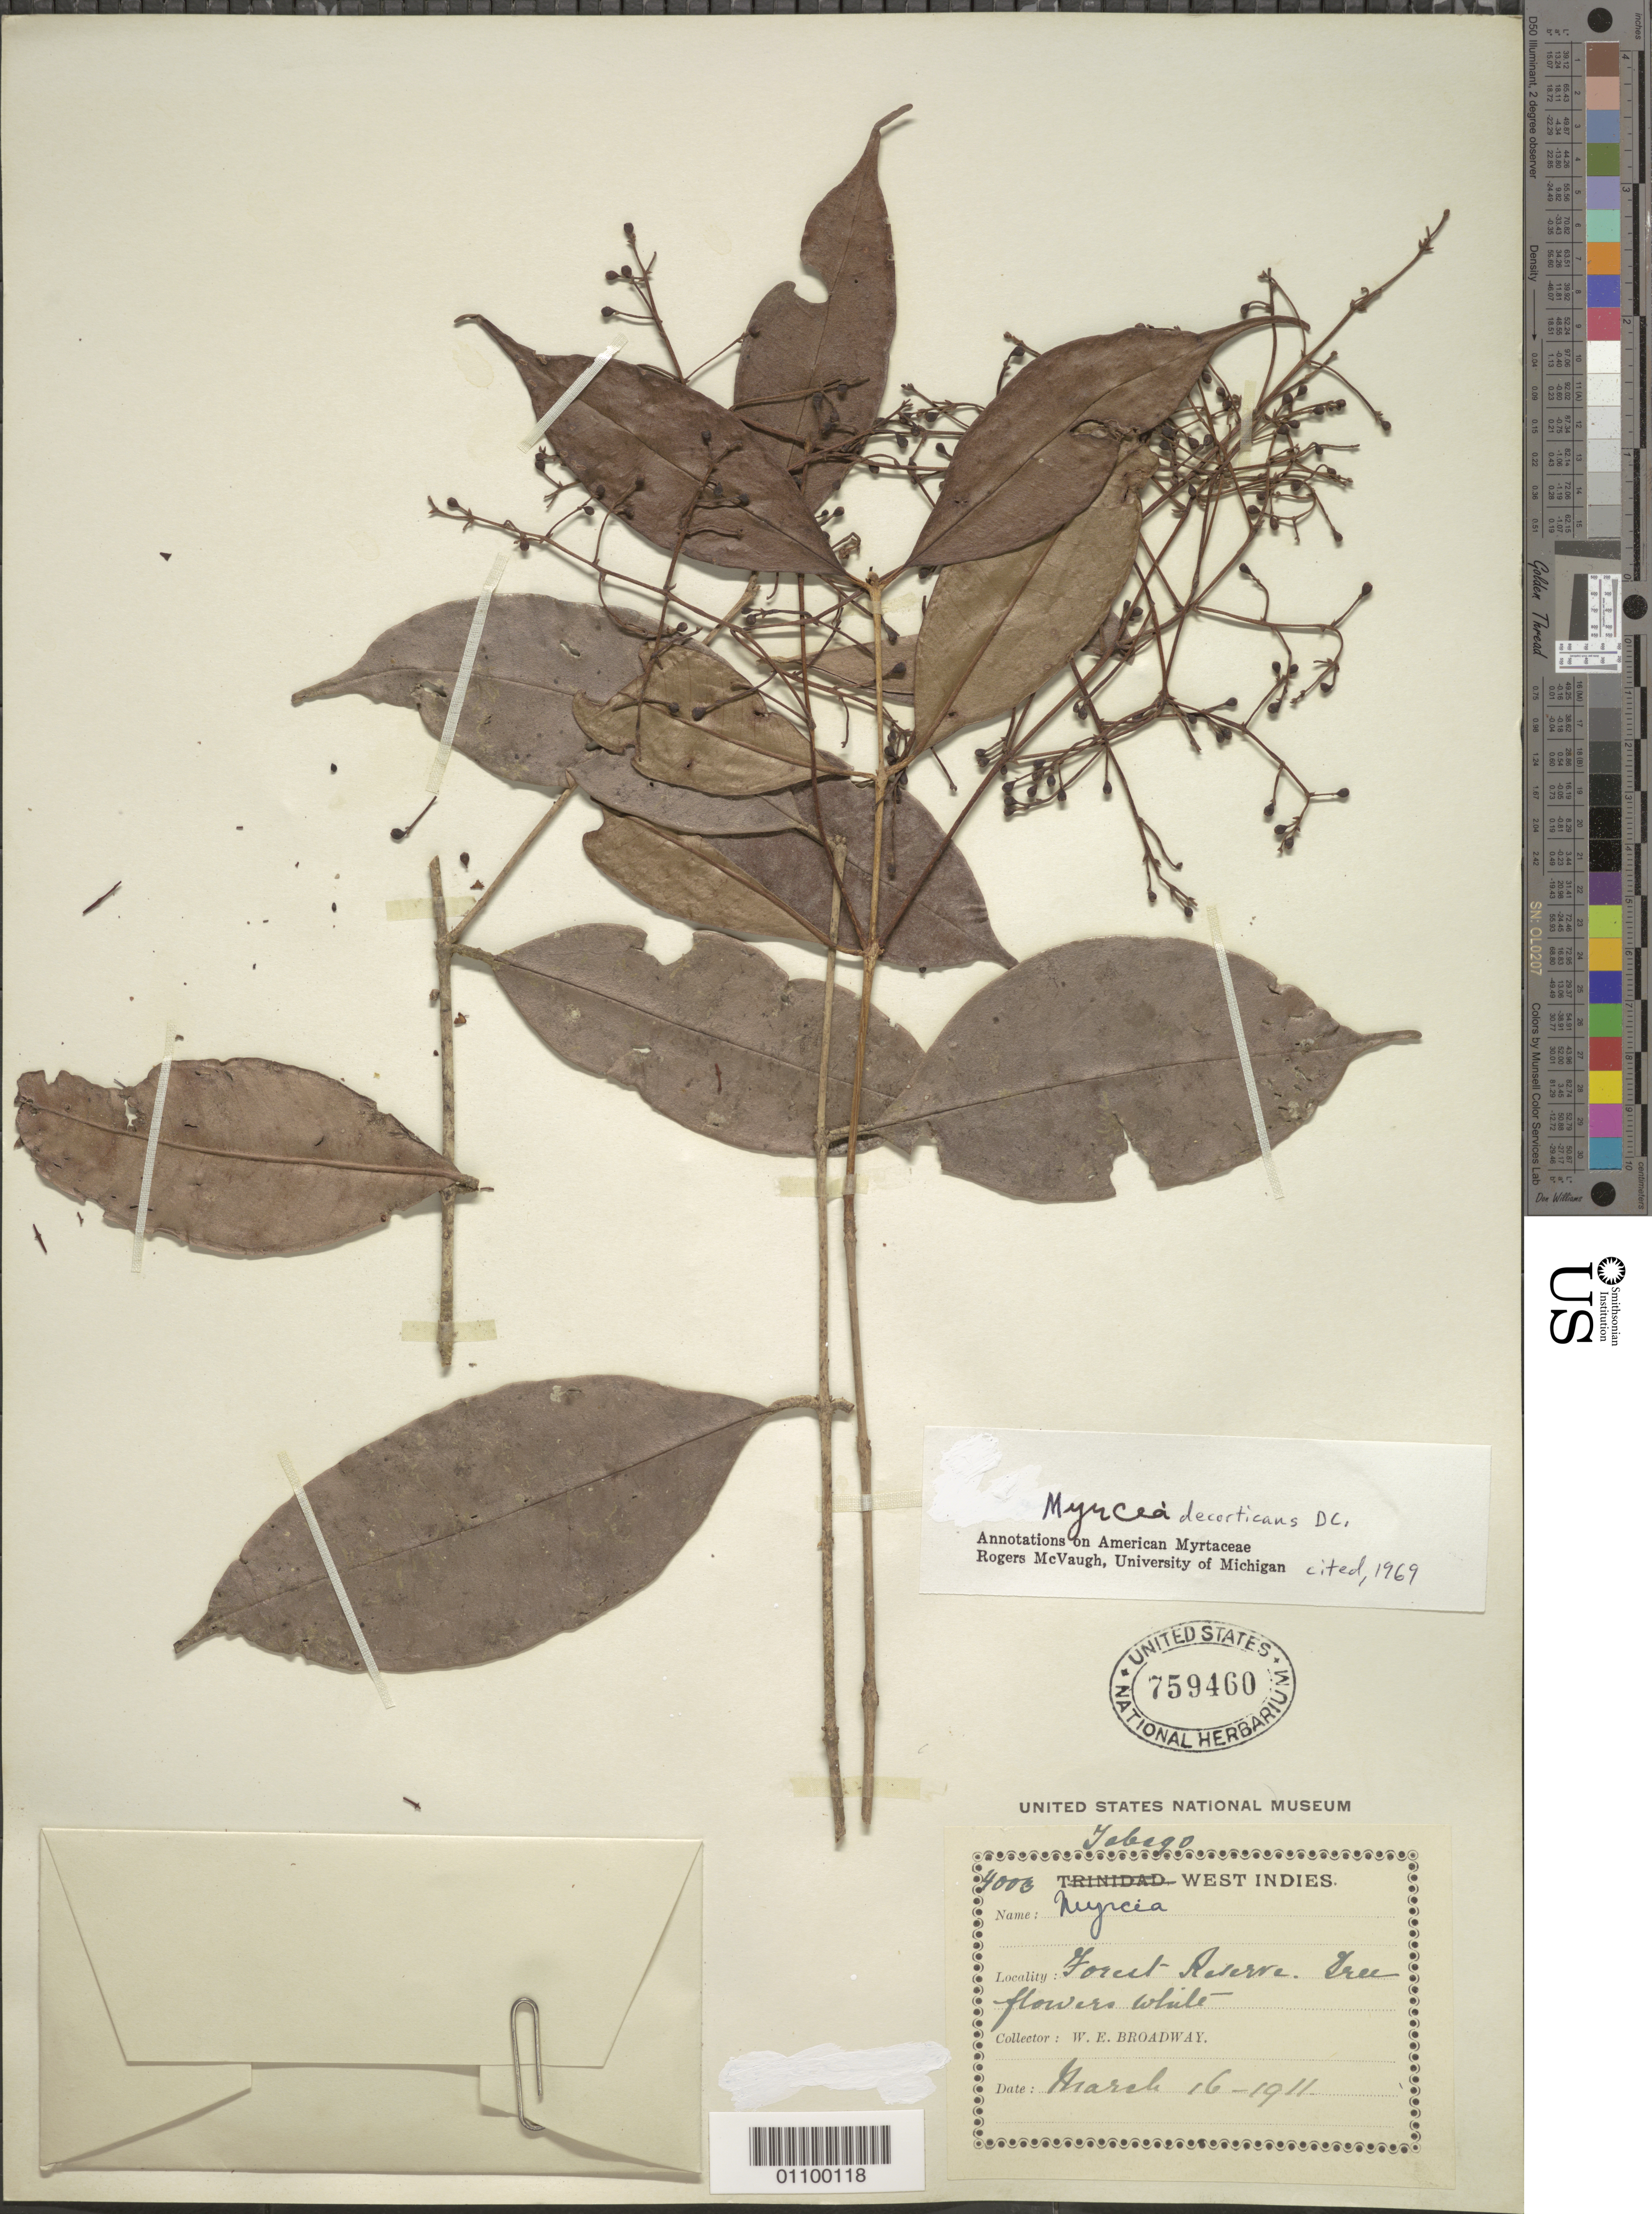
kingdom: Plantae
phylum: Tracheophyta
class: Magnoliopsida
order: Myrtales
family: Myrtaceae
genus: Myrcia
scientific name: Myrcia decorticans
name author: DC.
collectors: W. E. Broadway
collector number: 4003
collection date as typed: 16 Mar 1911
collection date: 1911-03-16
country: Trinidad and Tobago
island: Tobago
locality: Forest Reserve.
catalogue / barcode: US 759460